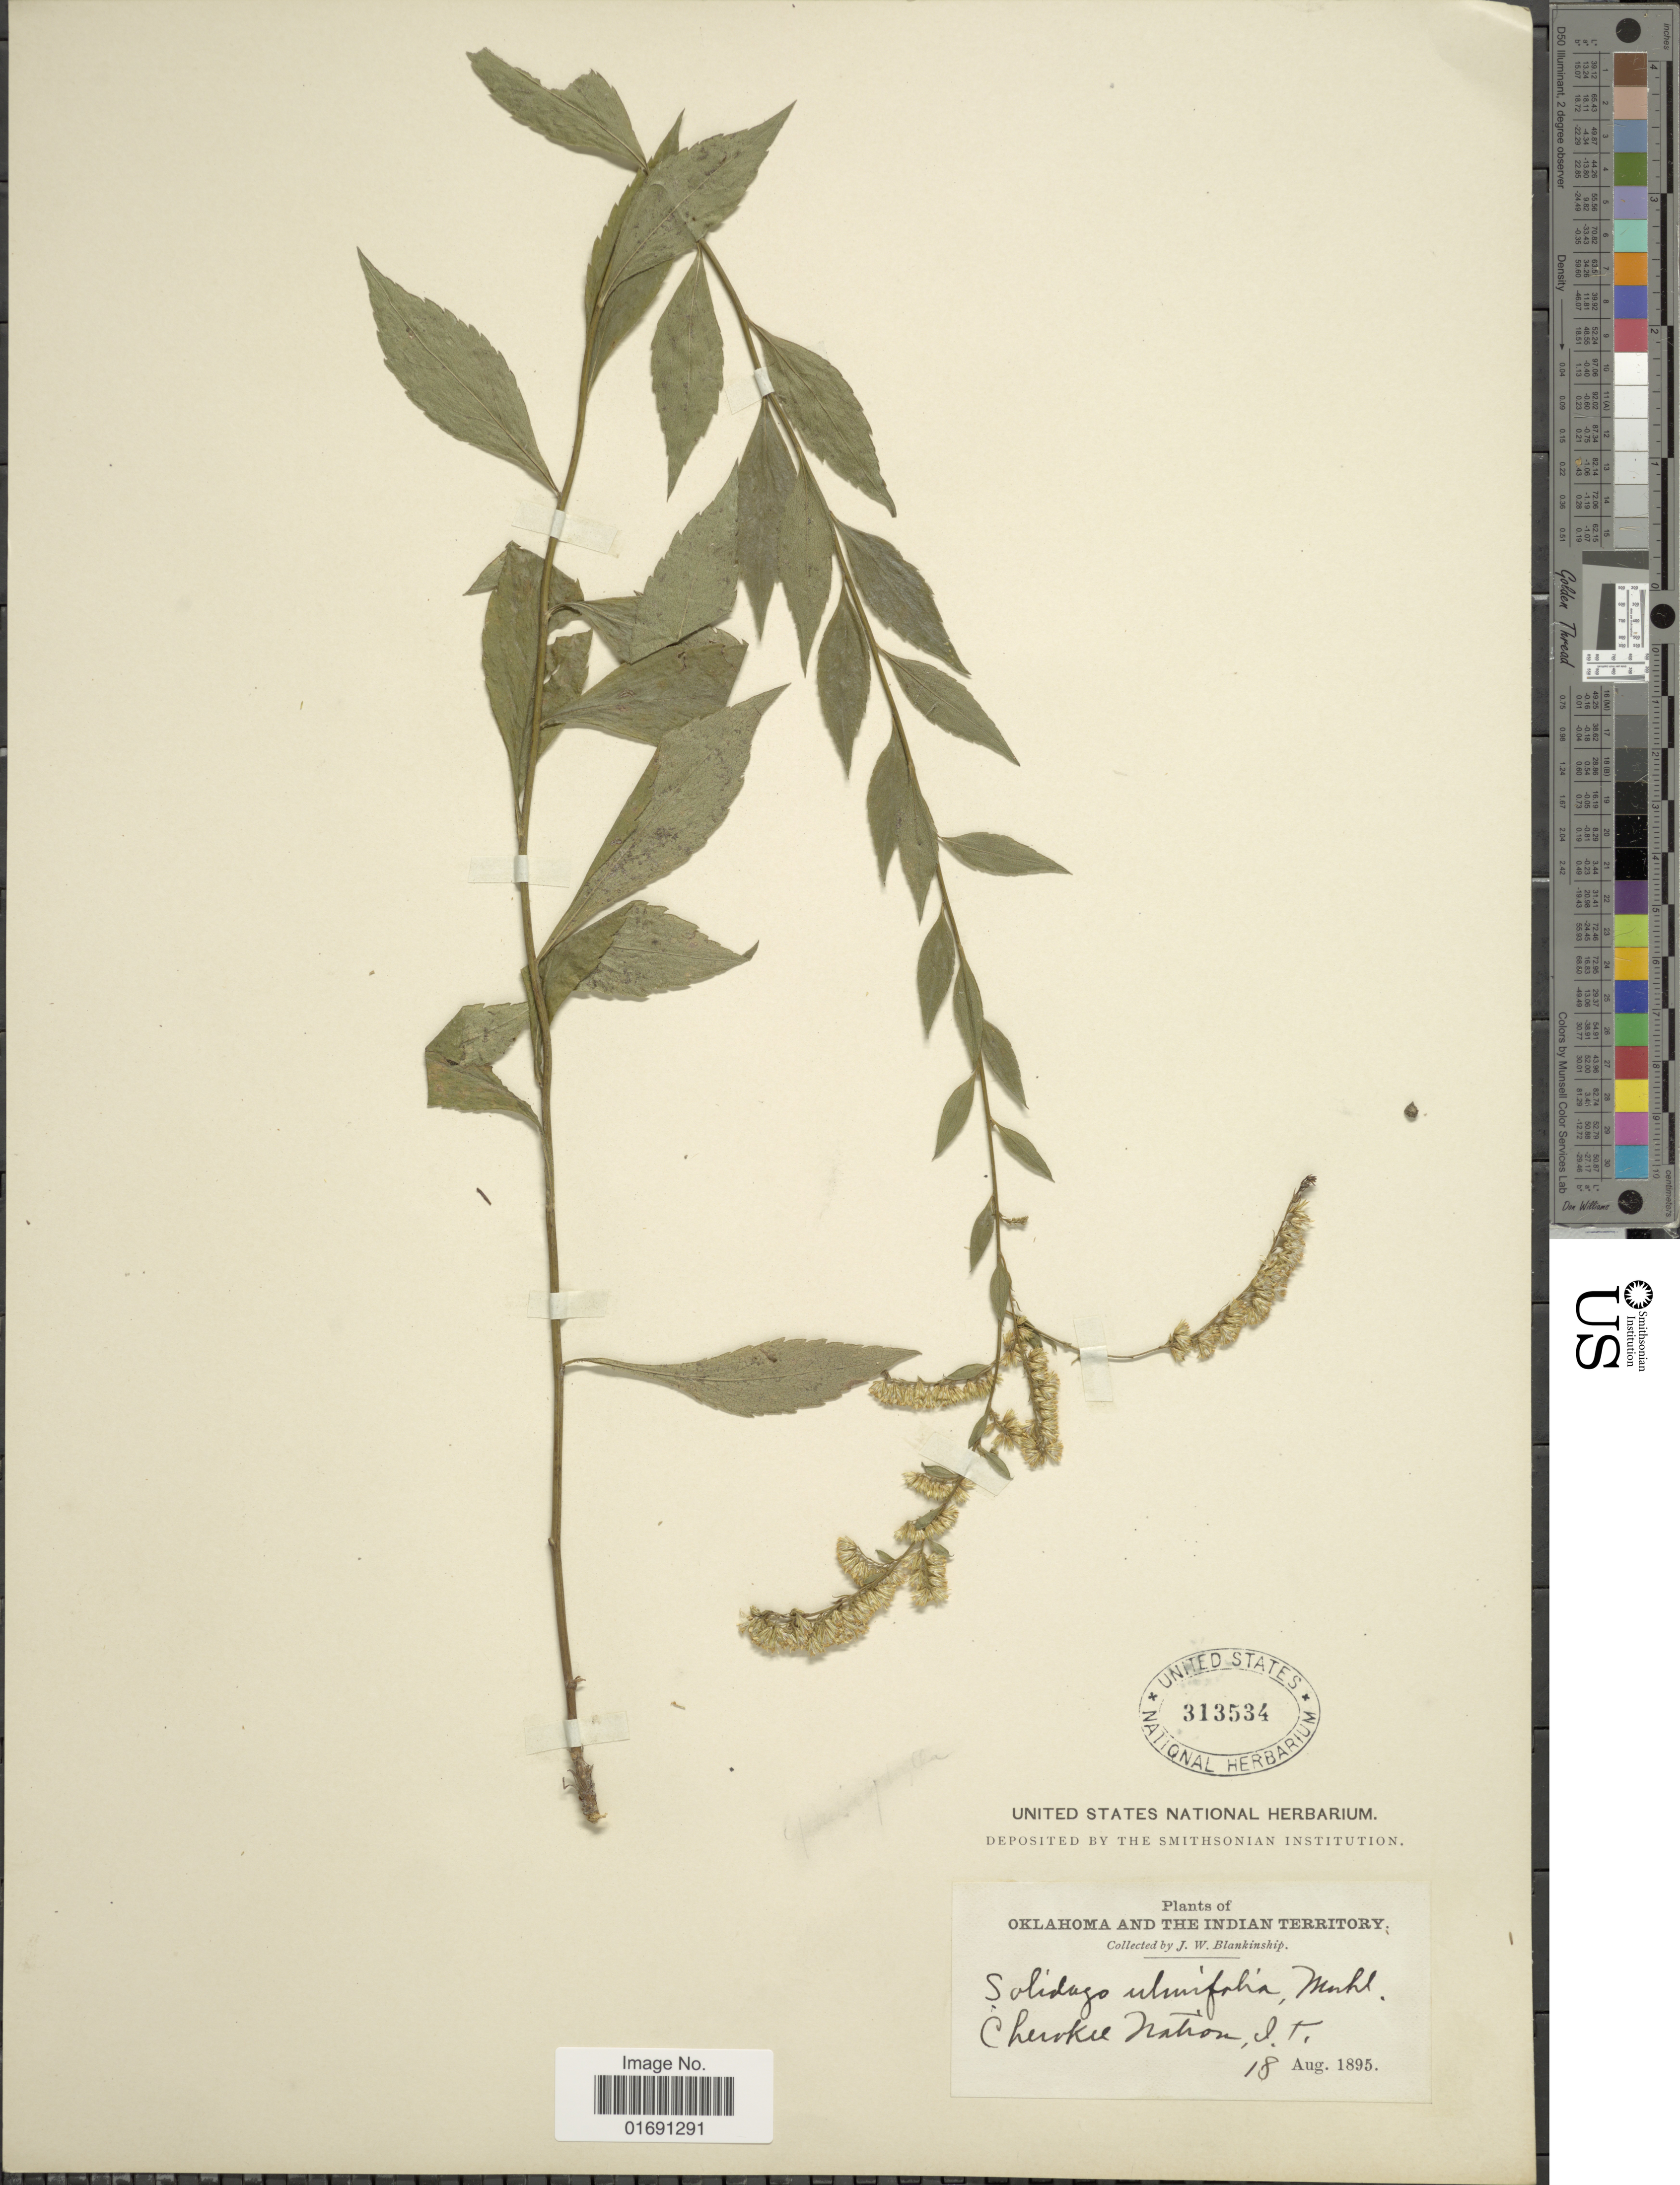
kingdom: Plantae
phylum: Tracheophyta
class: Magnoliopsida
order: Asterales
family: Asteraceae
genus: Solidago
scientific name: Solidago ulmifolia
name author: Muhl. ex Willd.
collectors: J. W. Blankinship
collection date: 1895-08-18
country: United States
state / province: Oklahoma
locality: Oklahoma and the Indian territory, Cherokee Nation, I.T.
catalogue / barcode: US 313534